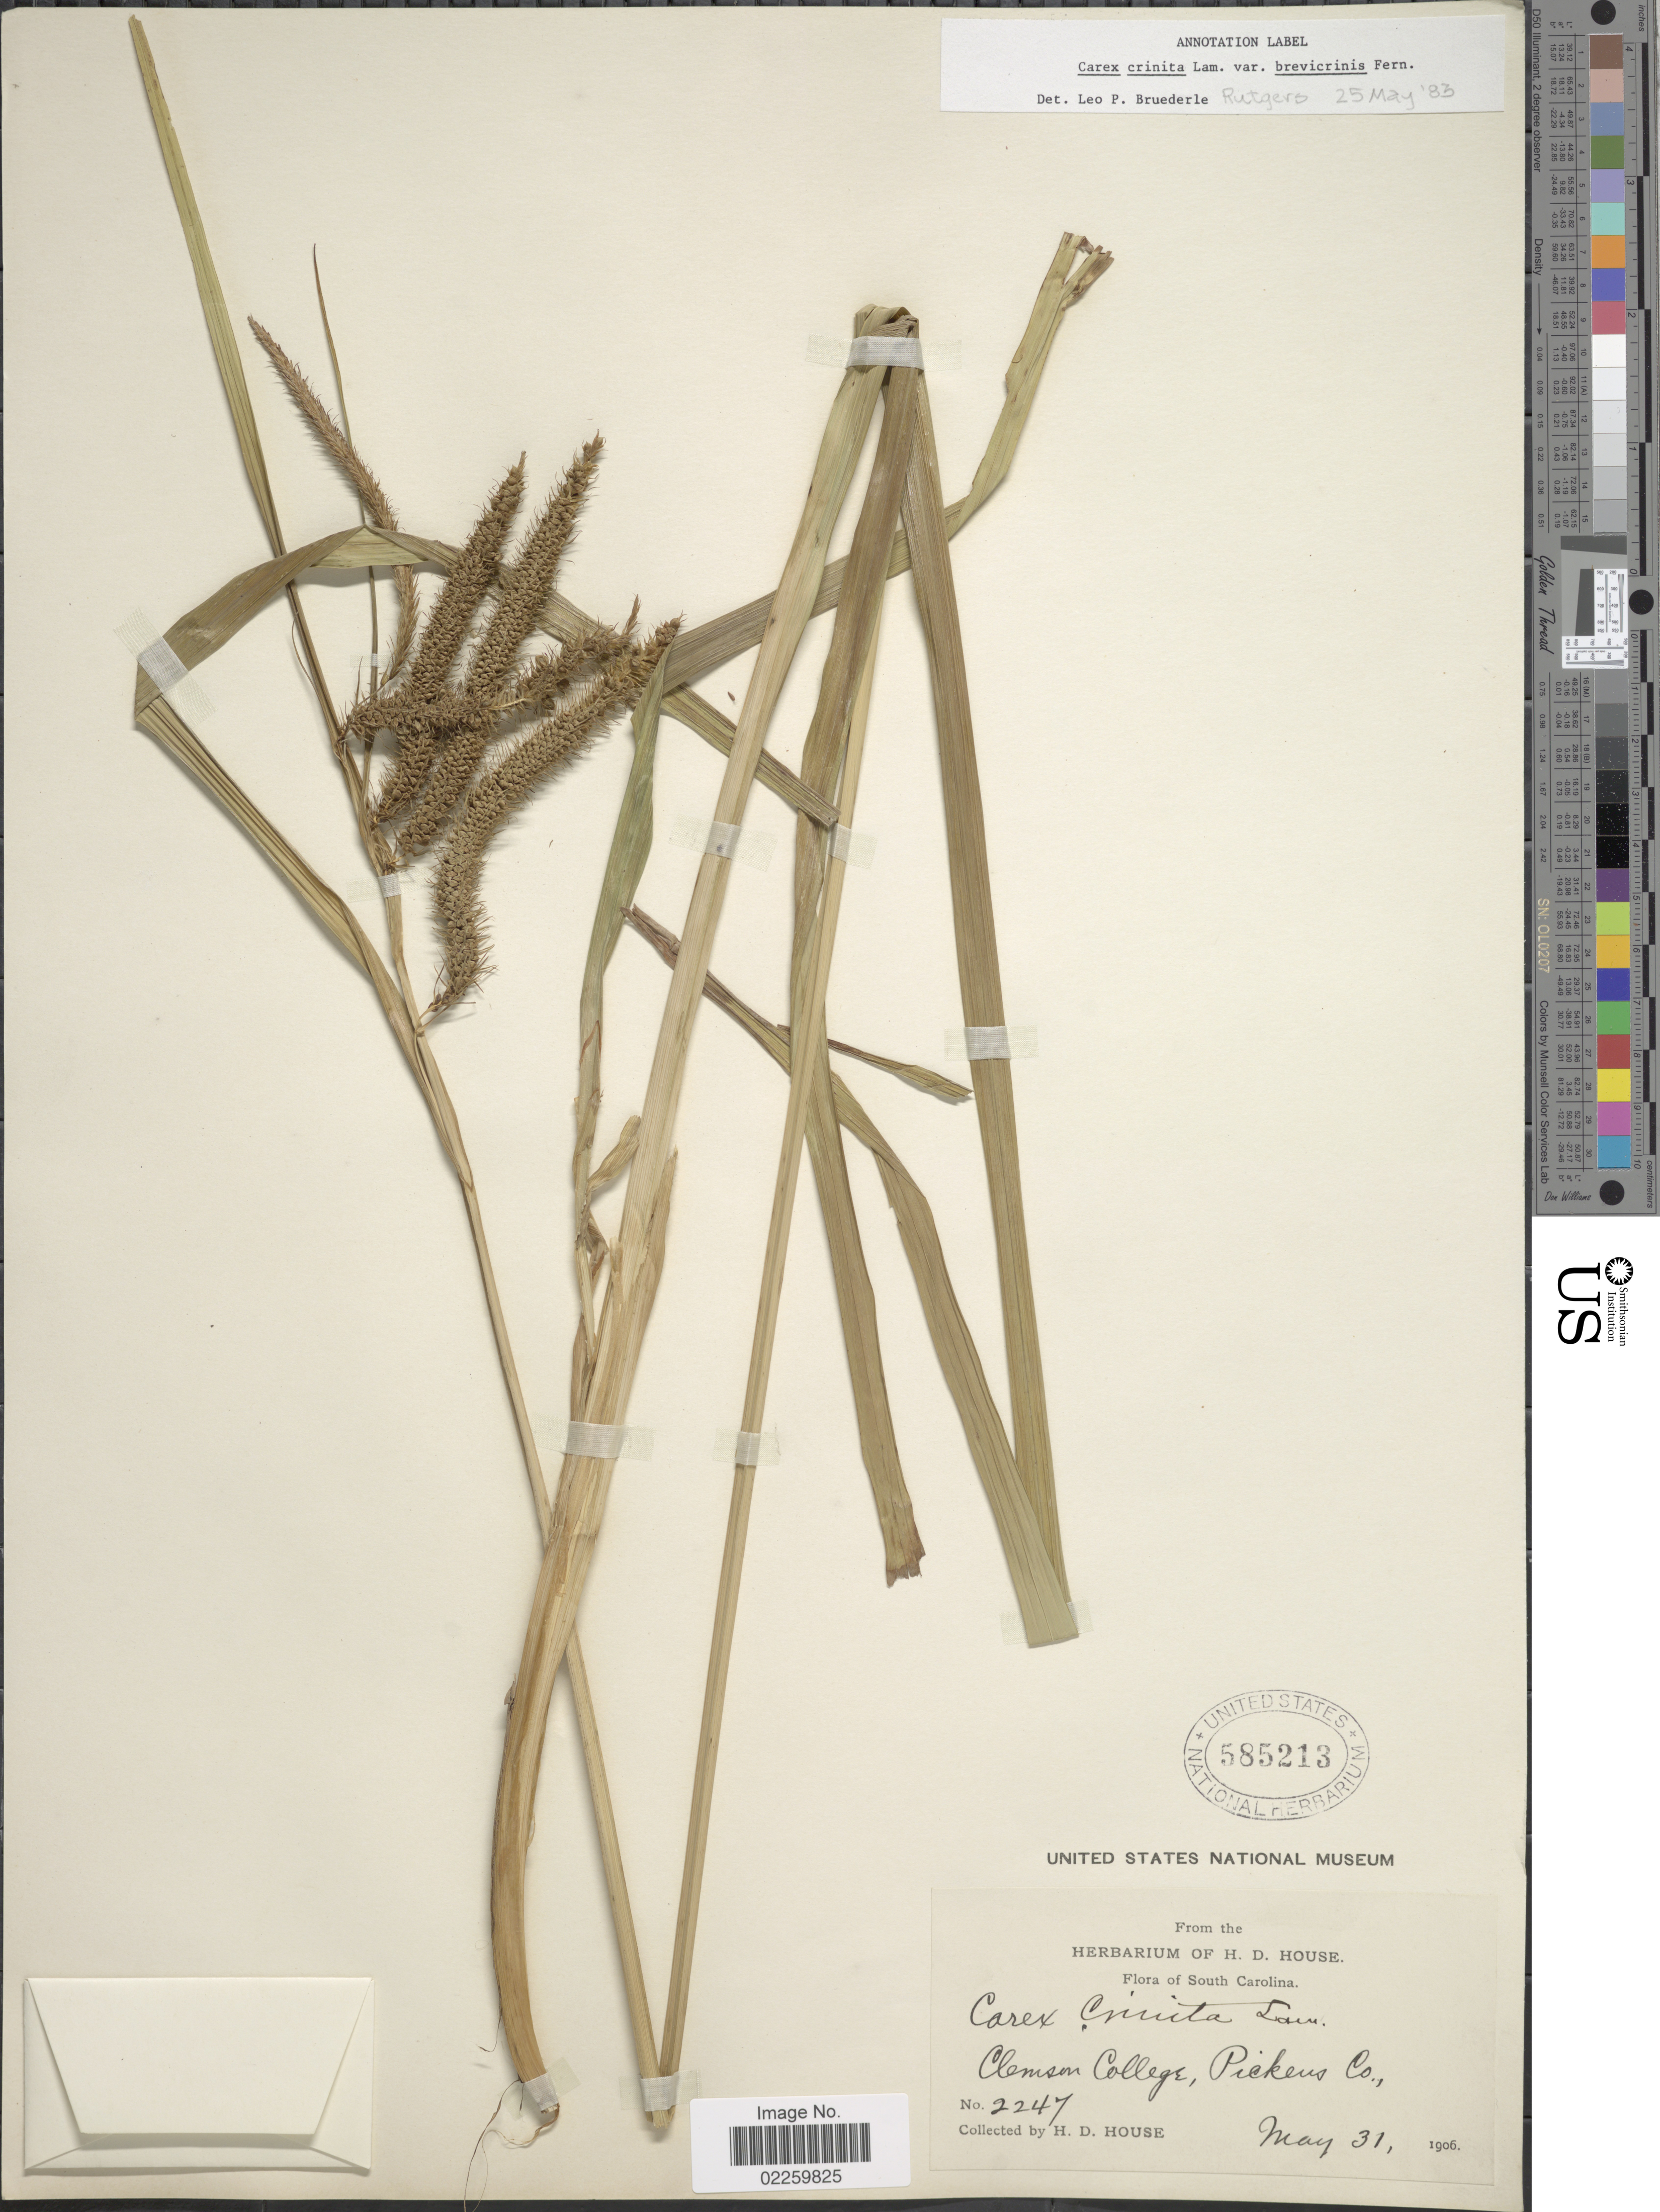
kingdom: Plantae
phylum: Tracheophyta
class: Liliopsida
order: Poales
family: Cyperaceae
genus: Carex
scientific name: Carex crinita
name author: Lam.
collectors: H. D. House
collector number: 2247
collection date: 1906-05-31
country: United States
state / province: South Carolina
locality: Clemson College, Pickens Co.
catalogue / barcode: US 585213